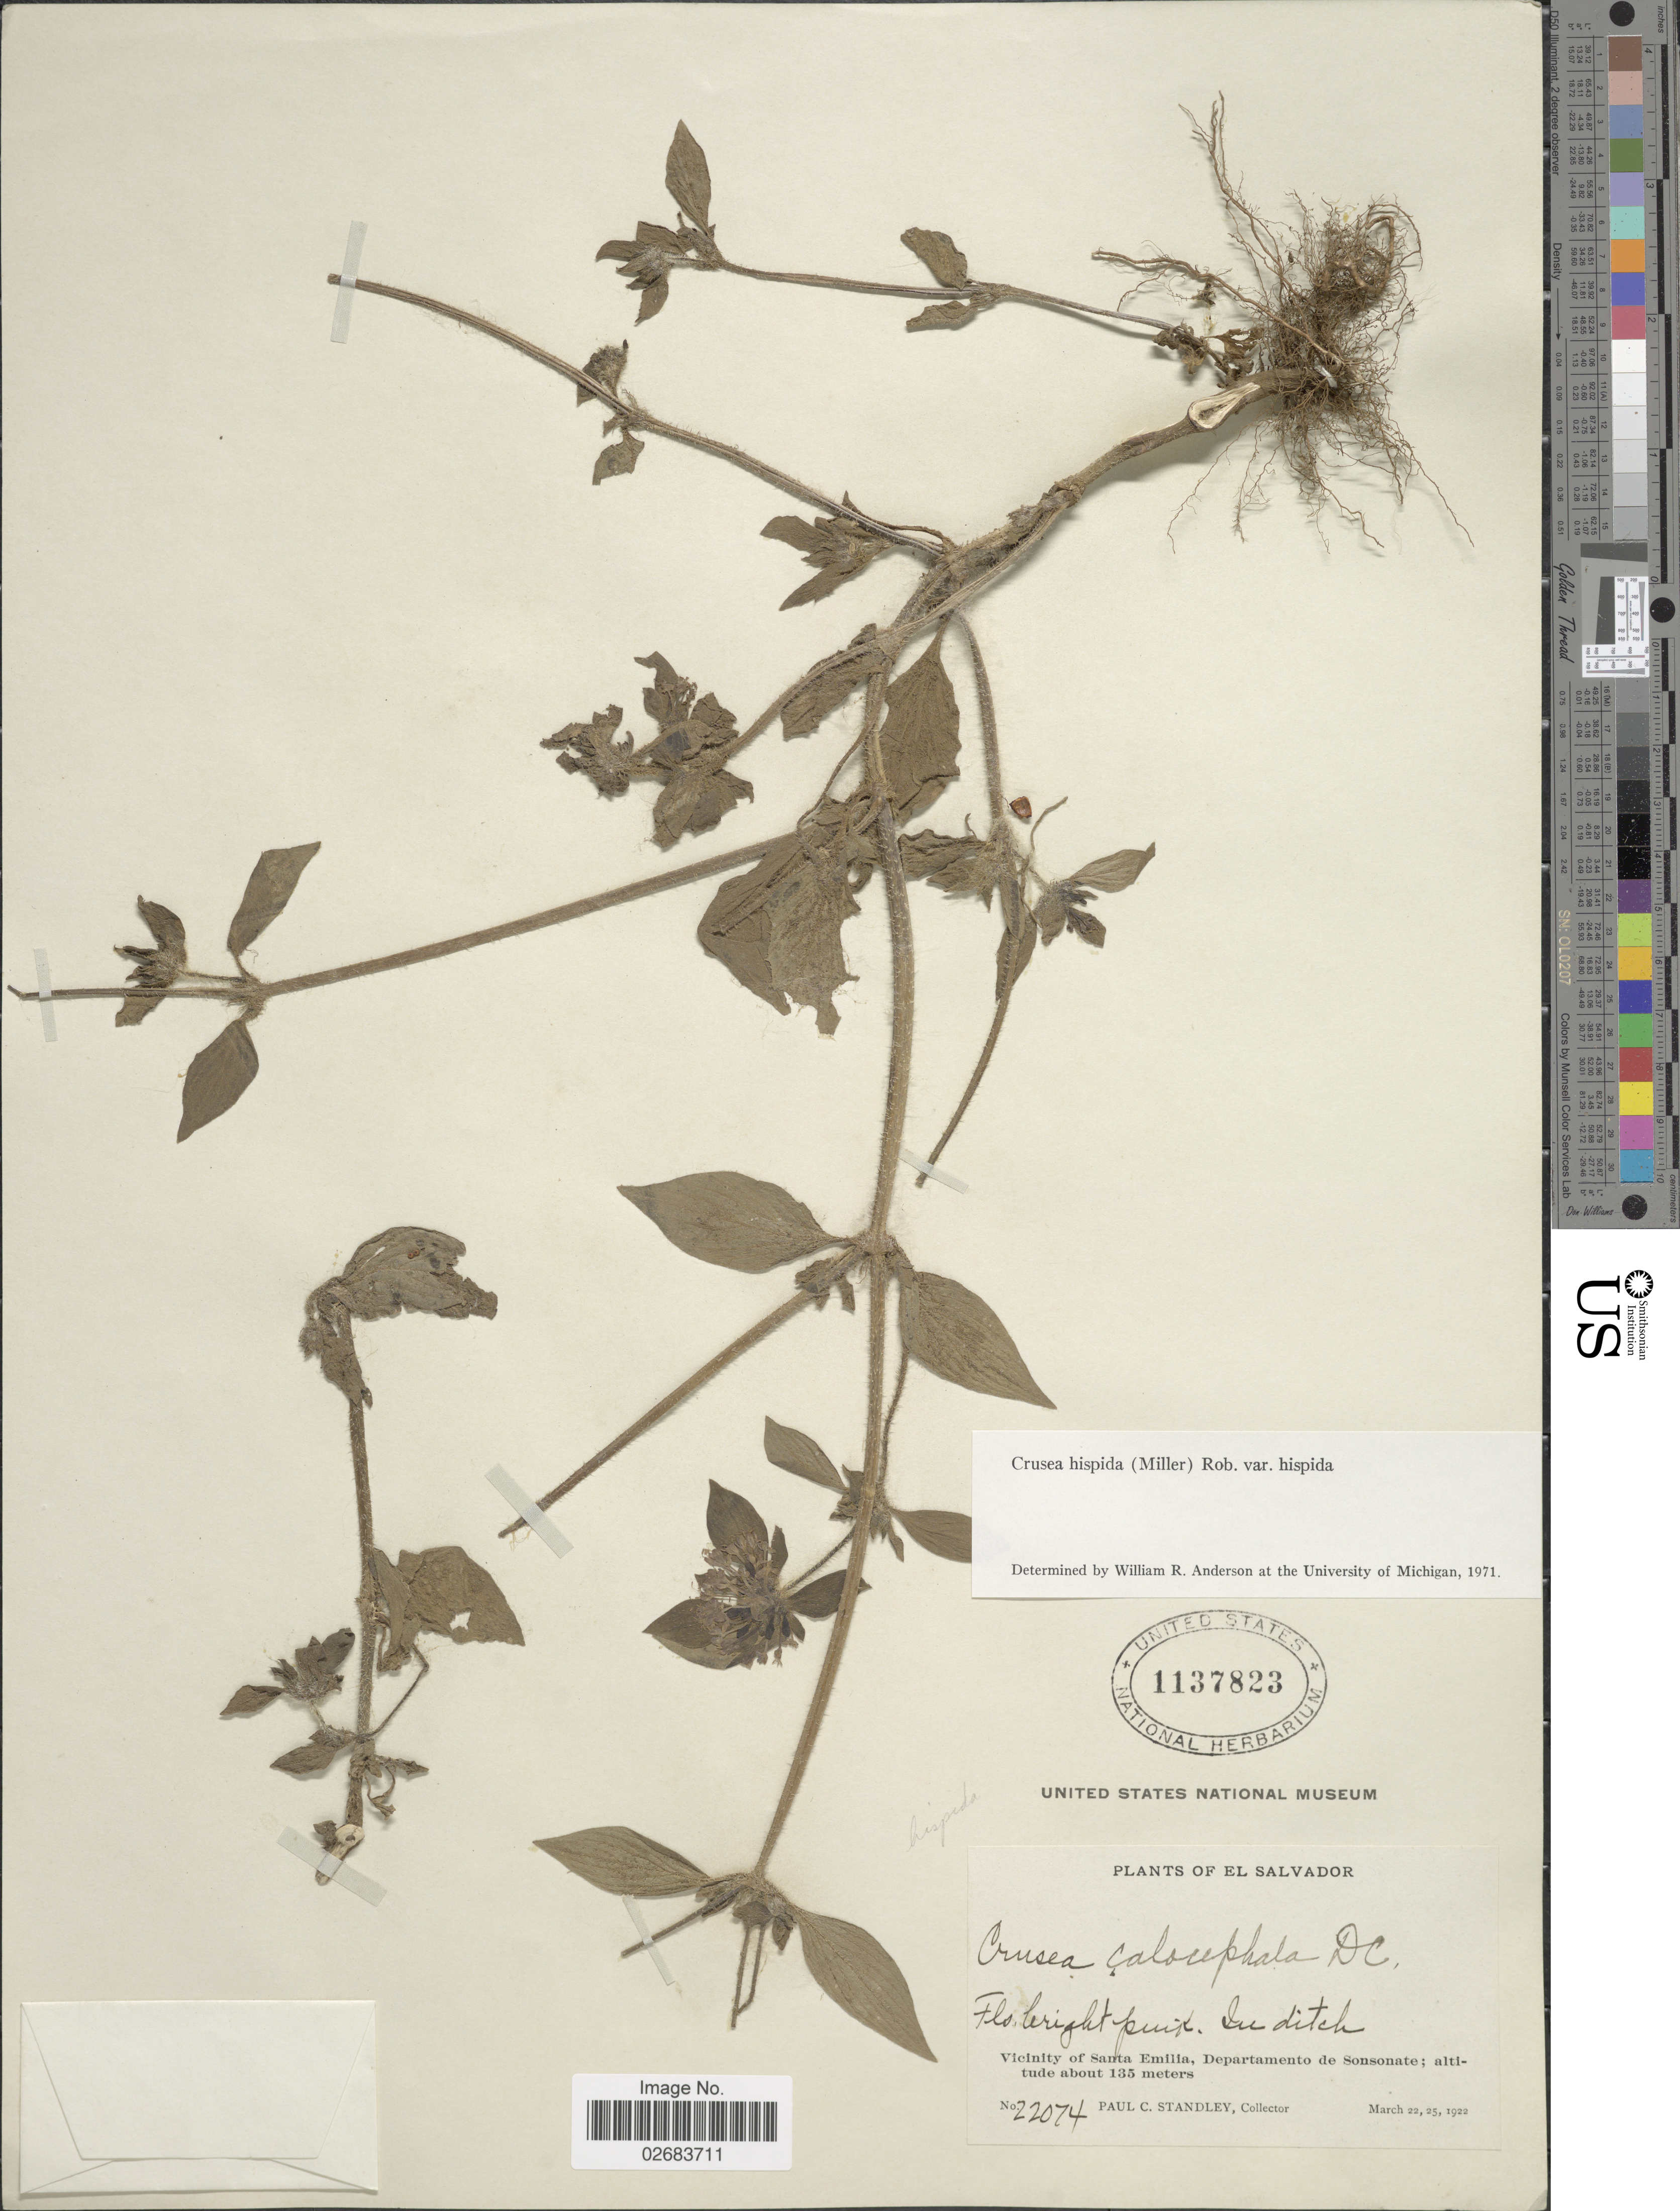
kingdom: Plantae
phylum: Tracheophyta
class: Magnoliopsida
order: Gentianales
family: Rubiaceae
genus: Crusea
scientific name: Crusea hispida var. hispida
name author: (Mill.) B.L. Rob.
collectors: P. C. Standley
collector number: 22074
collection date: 1922-03-22/1922-03-25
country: El Salvador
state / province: Sonsonate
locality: Vicinity of Santa Emilia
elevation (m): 135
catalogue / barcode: US 1137823